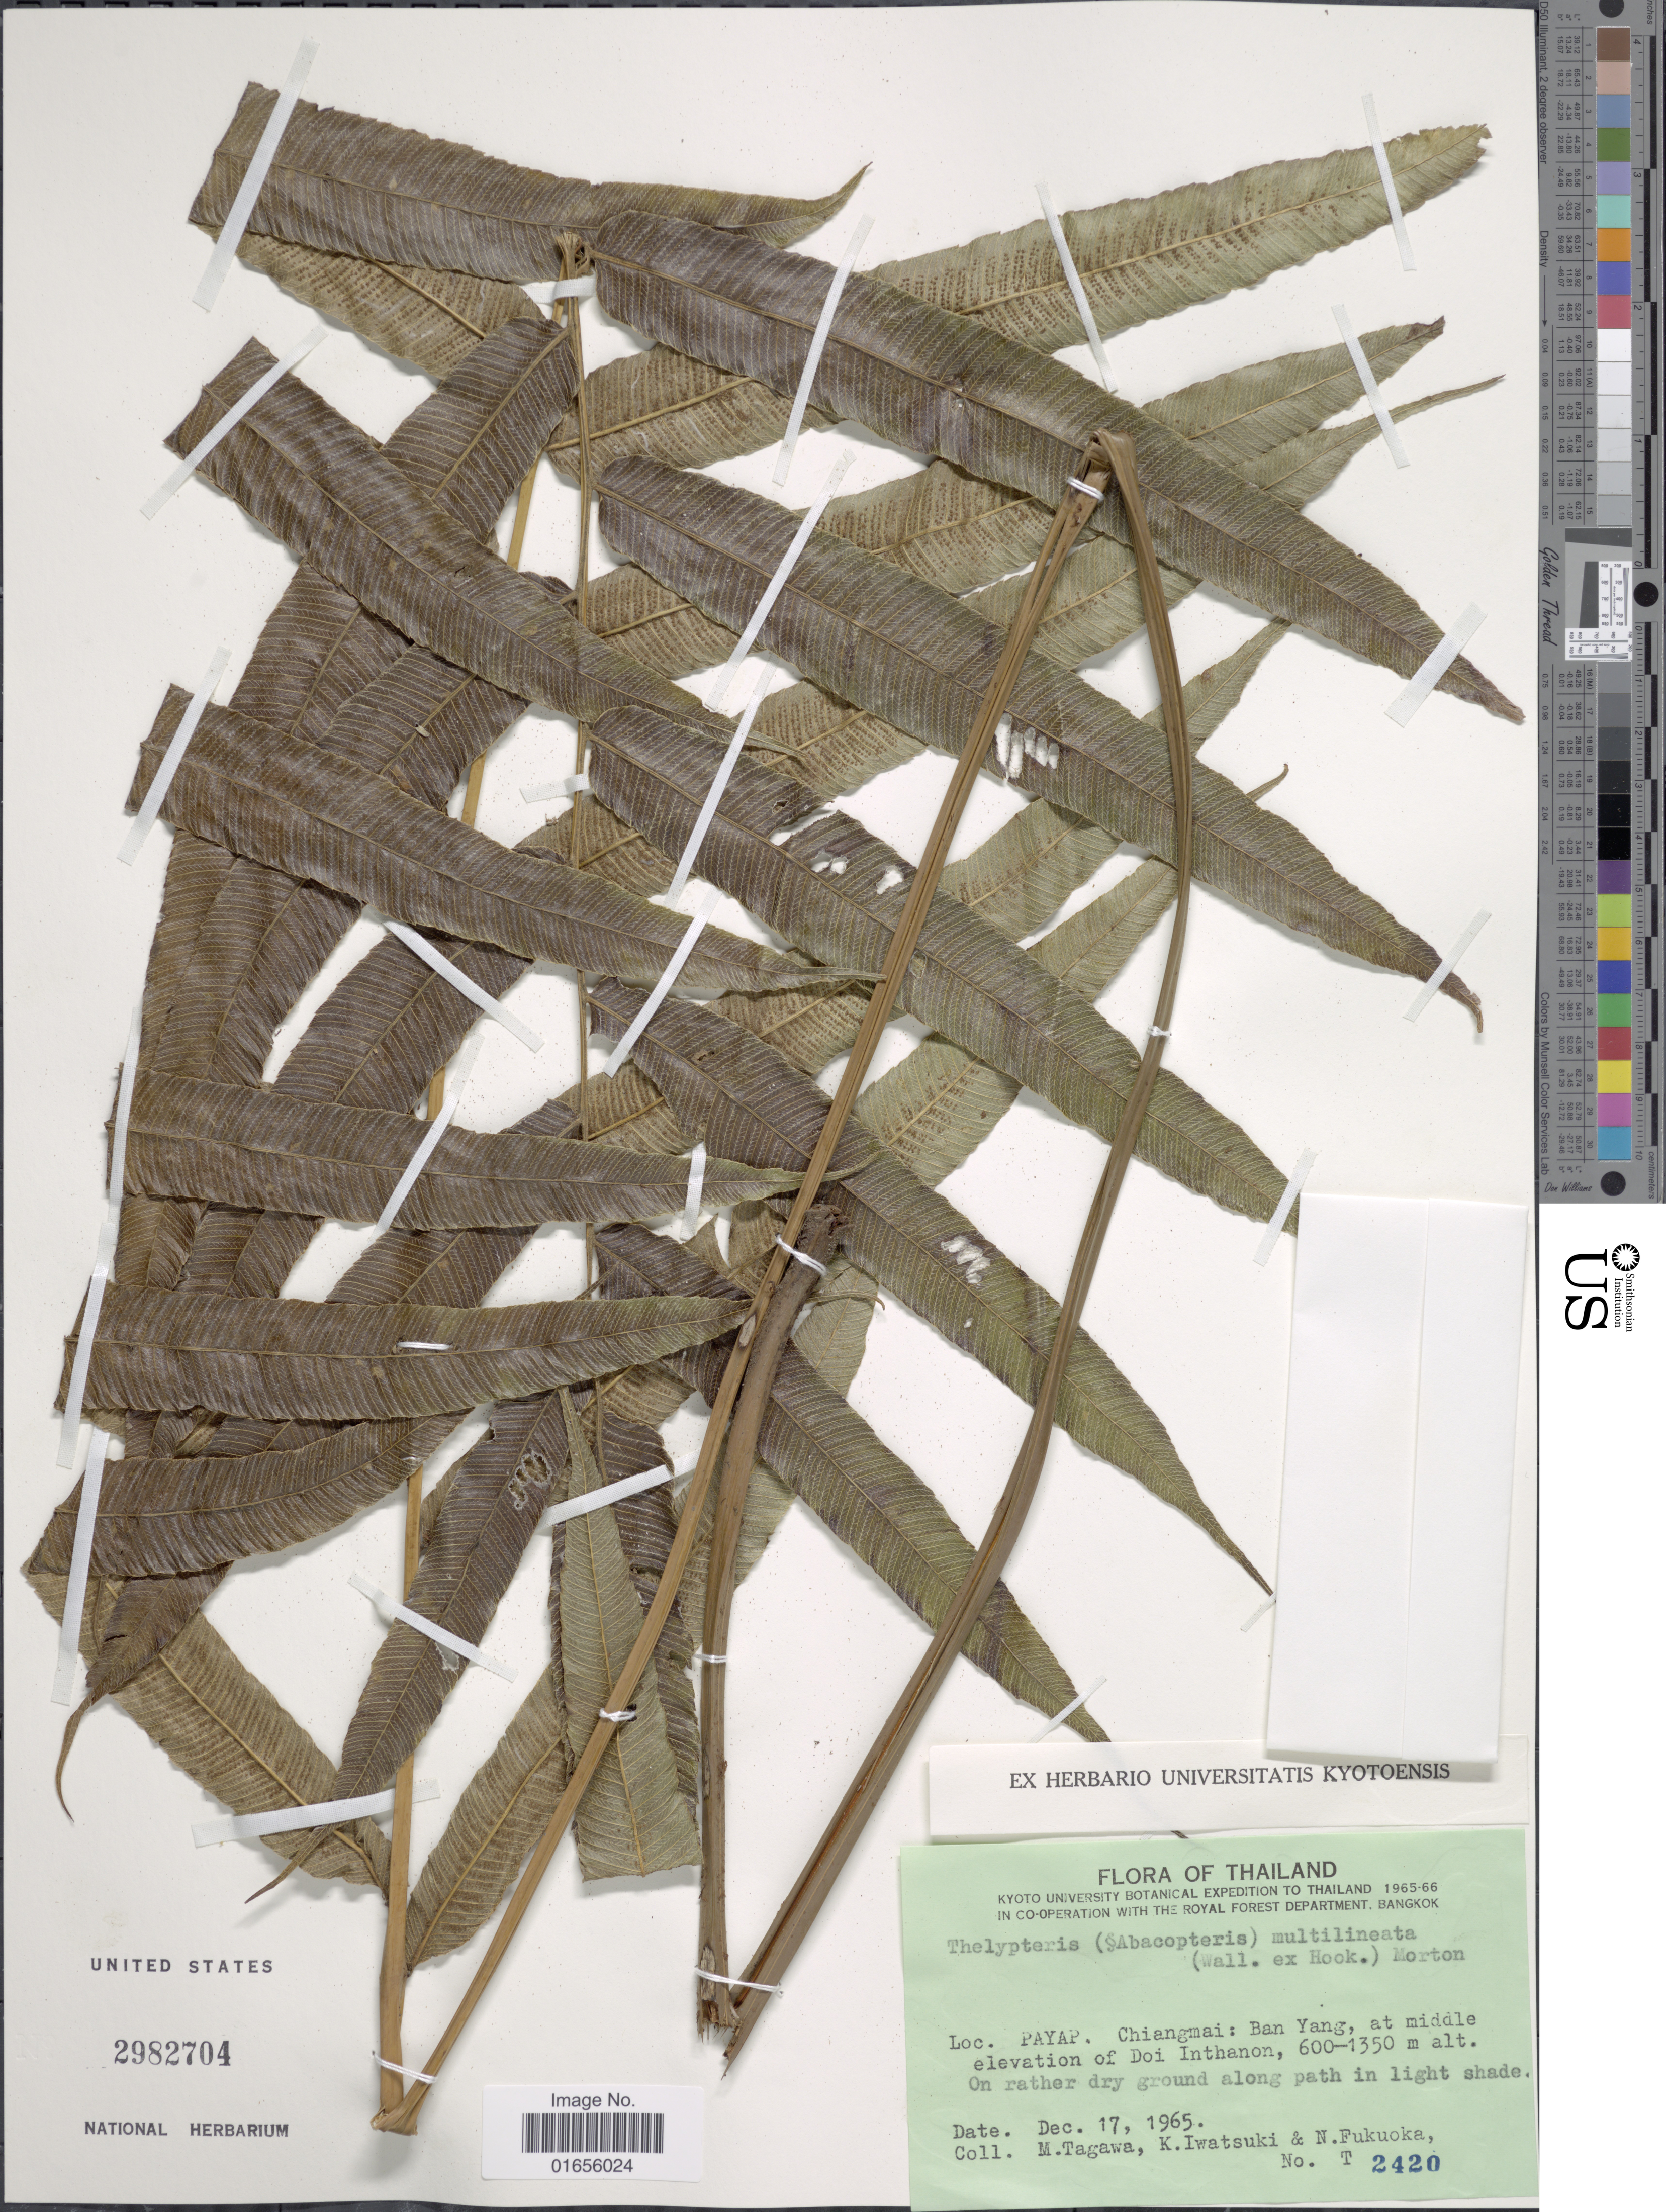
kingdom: Plantae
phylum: Tracheophyta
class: Polypodiopsida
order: Polypodiales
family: Thelypteridaceae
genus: Pronephrium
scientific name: Pronephrium nudatum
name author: (Roxb.) Holttum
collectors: M. Tagawa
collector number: T2420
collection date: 1965-12-17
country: Thailand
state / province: Chiang Mai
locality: Payap: Ban Yang, at middle elevation off Doi Inthanon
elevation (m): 600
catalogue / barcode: US 2982704